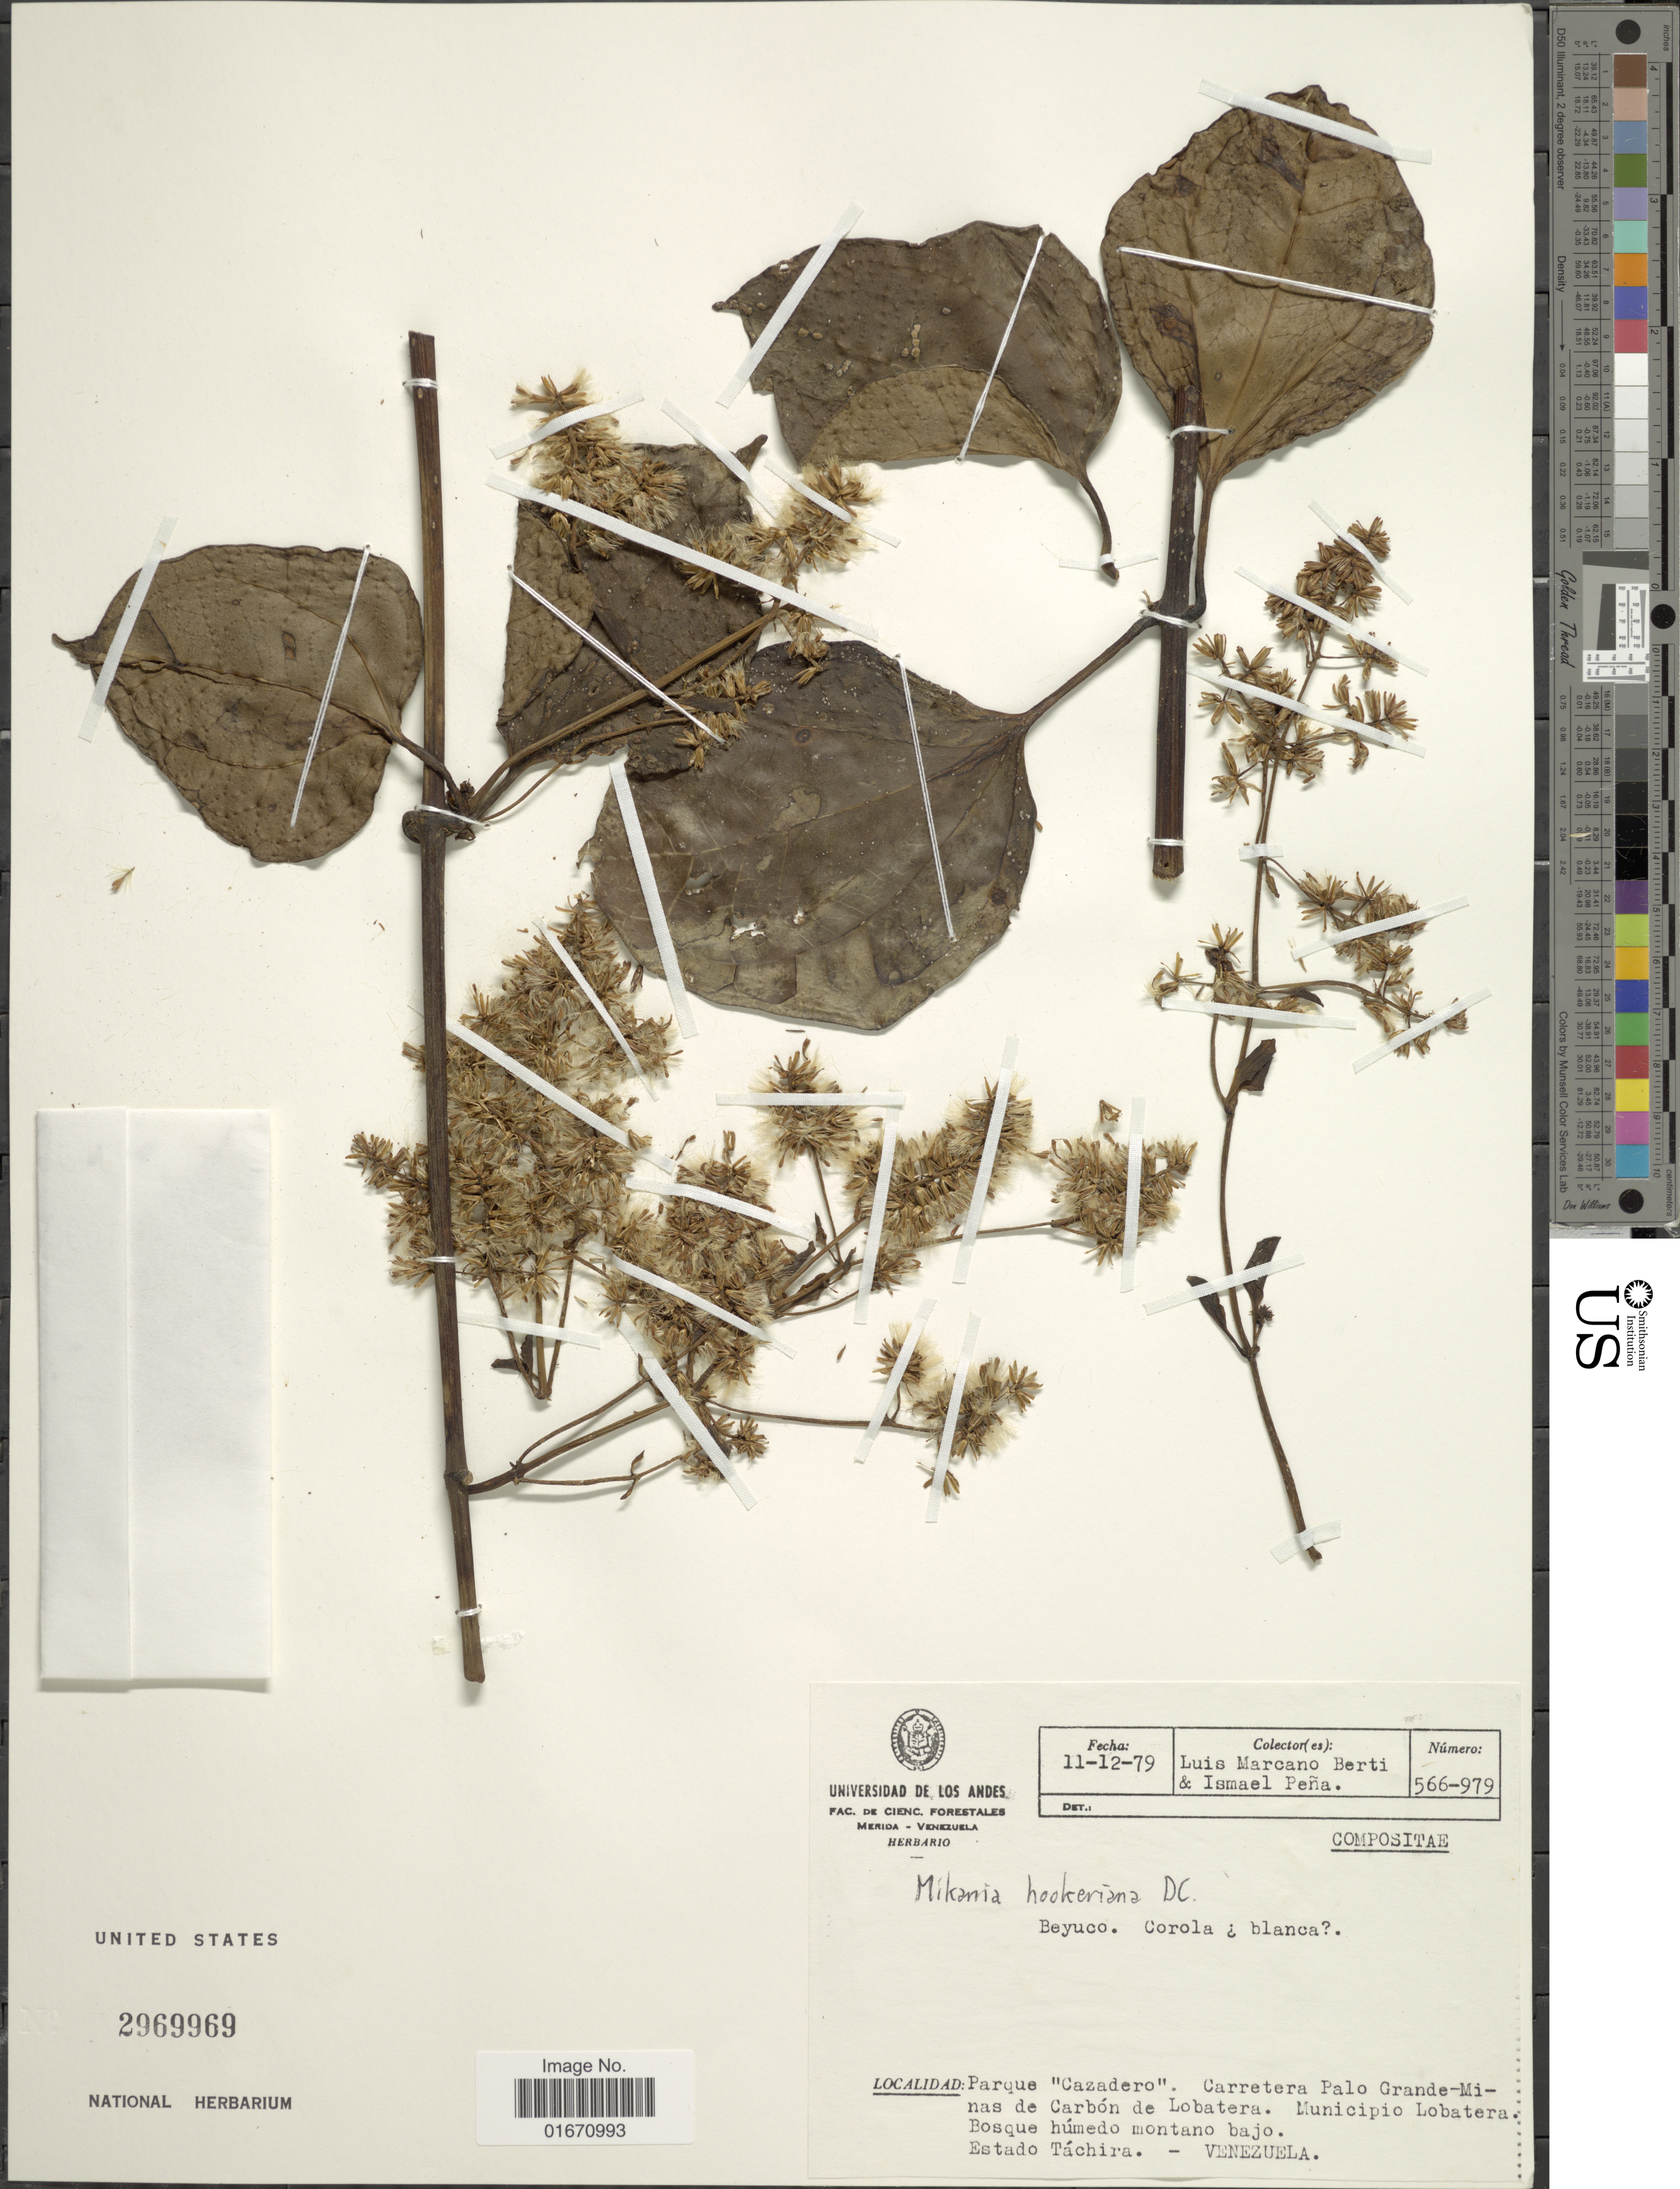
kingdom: Plantae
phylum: Tracheophyta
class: Magnoliopsida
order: Asterales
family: Asteraceae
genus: Mikania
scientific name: Mikania hookeriana var. platyphylla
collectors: L. Marcano-Berti & I. Pena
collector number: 566-979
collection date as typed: Transcribed d/m/y: 11/12/79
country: Venezuela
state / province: Tachira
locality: Parque Cazadero, Carretera Palo Grande-Minas de Carbon de Lobatera, Municipio Lobatera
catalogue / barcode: US 2969969